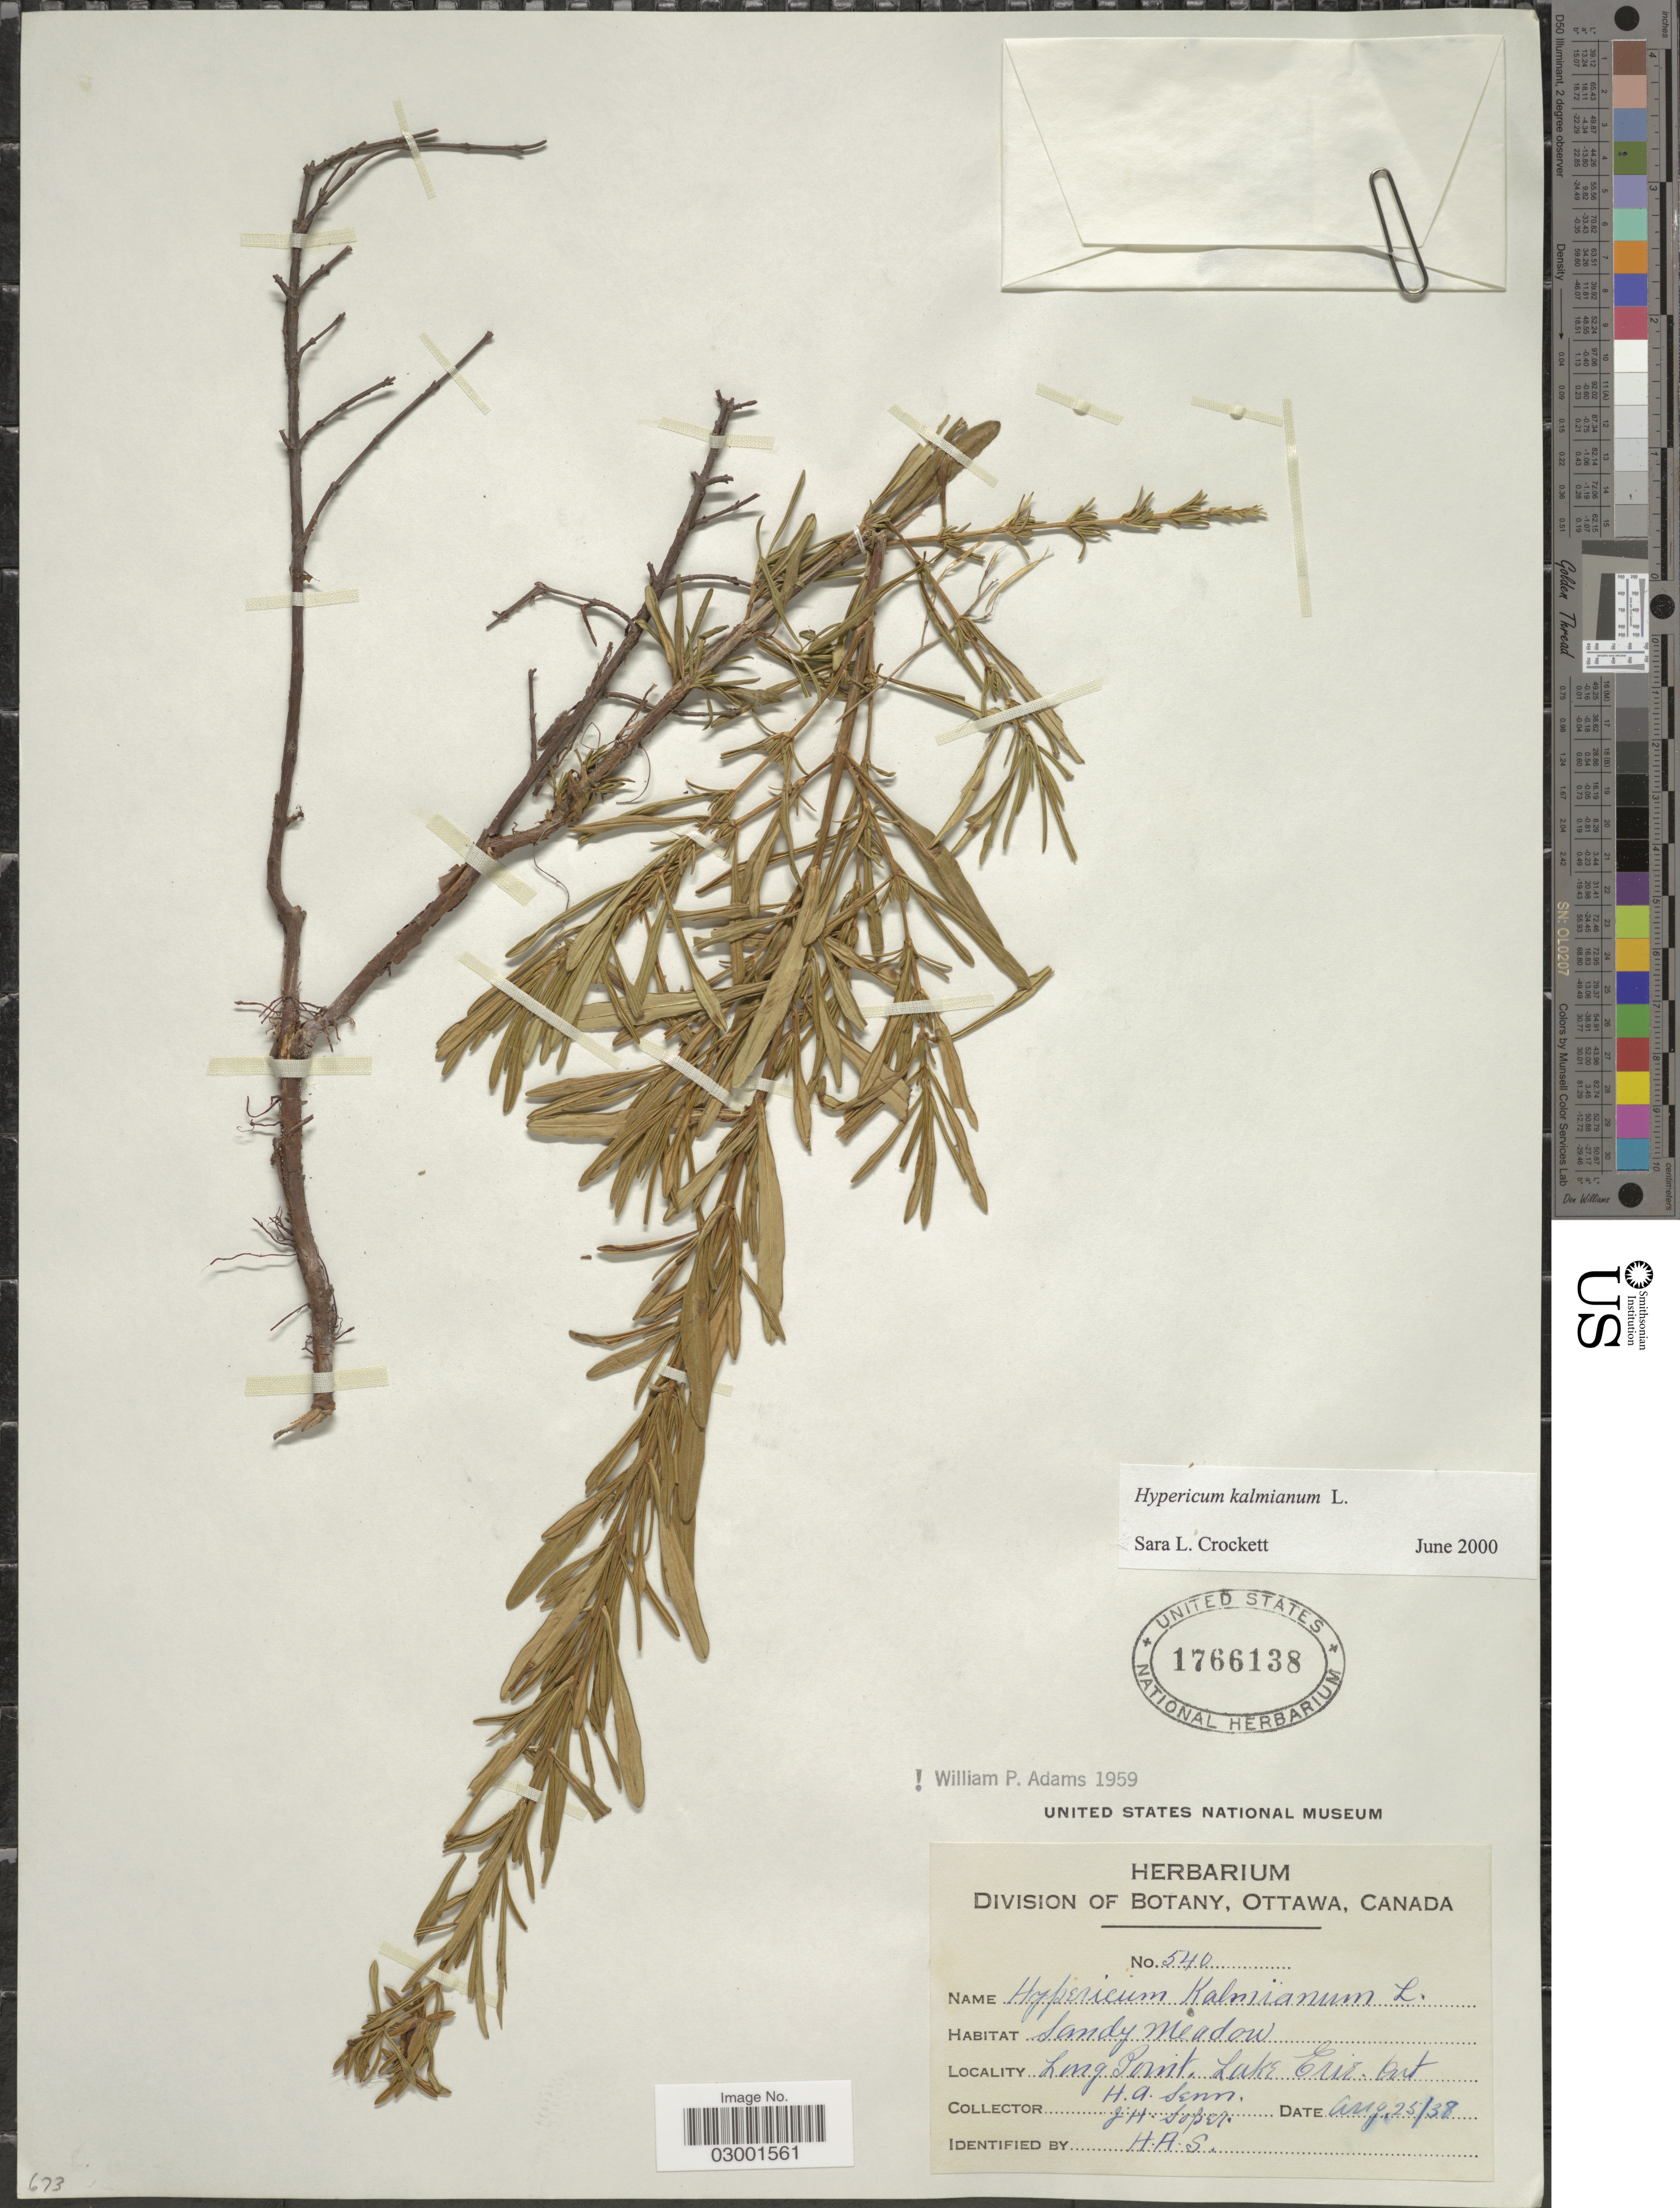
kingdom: Plantae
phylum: Tracheophyta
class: Magnoliopsida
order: Malpighiales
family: Hypericaceae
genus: Hypericum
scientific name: Hypericum kalmianum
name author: L.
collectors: H. Senn & J. H. Soper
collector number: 540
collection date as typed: Transcribed d/m/y: 25/8/38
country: Canada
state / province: Ontario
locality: Long Point, Lake Erie.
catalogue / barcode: US 1766138